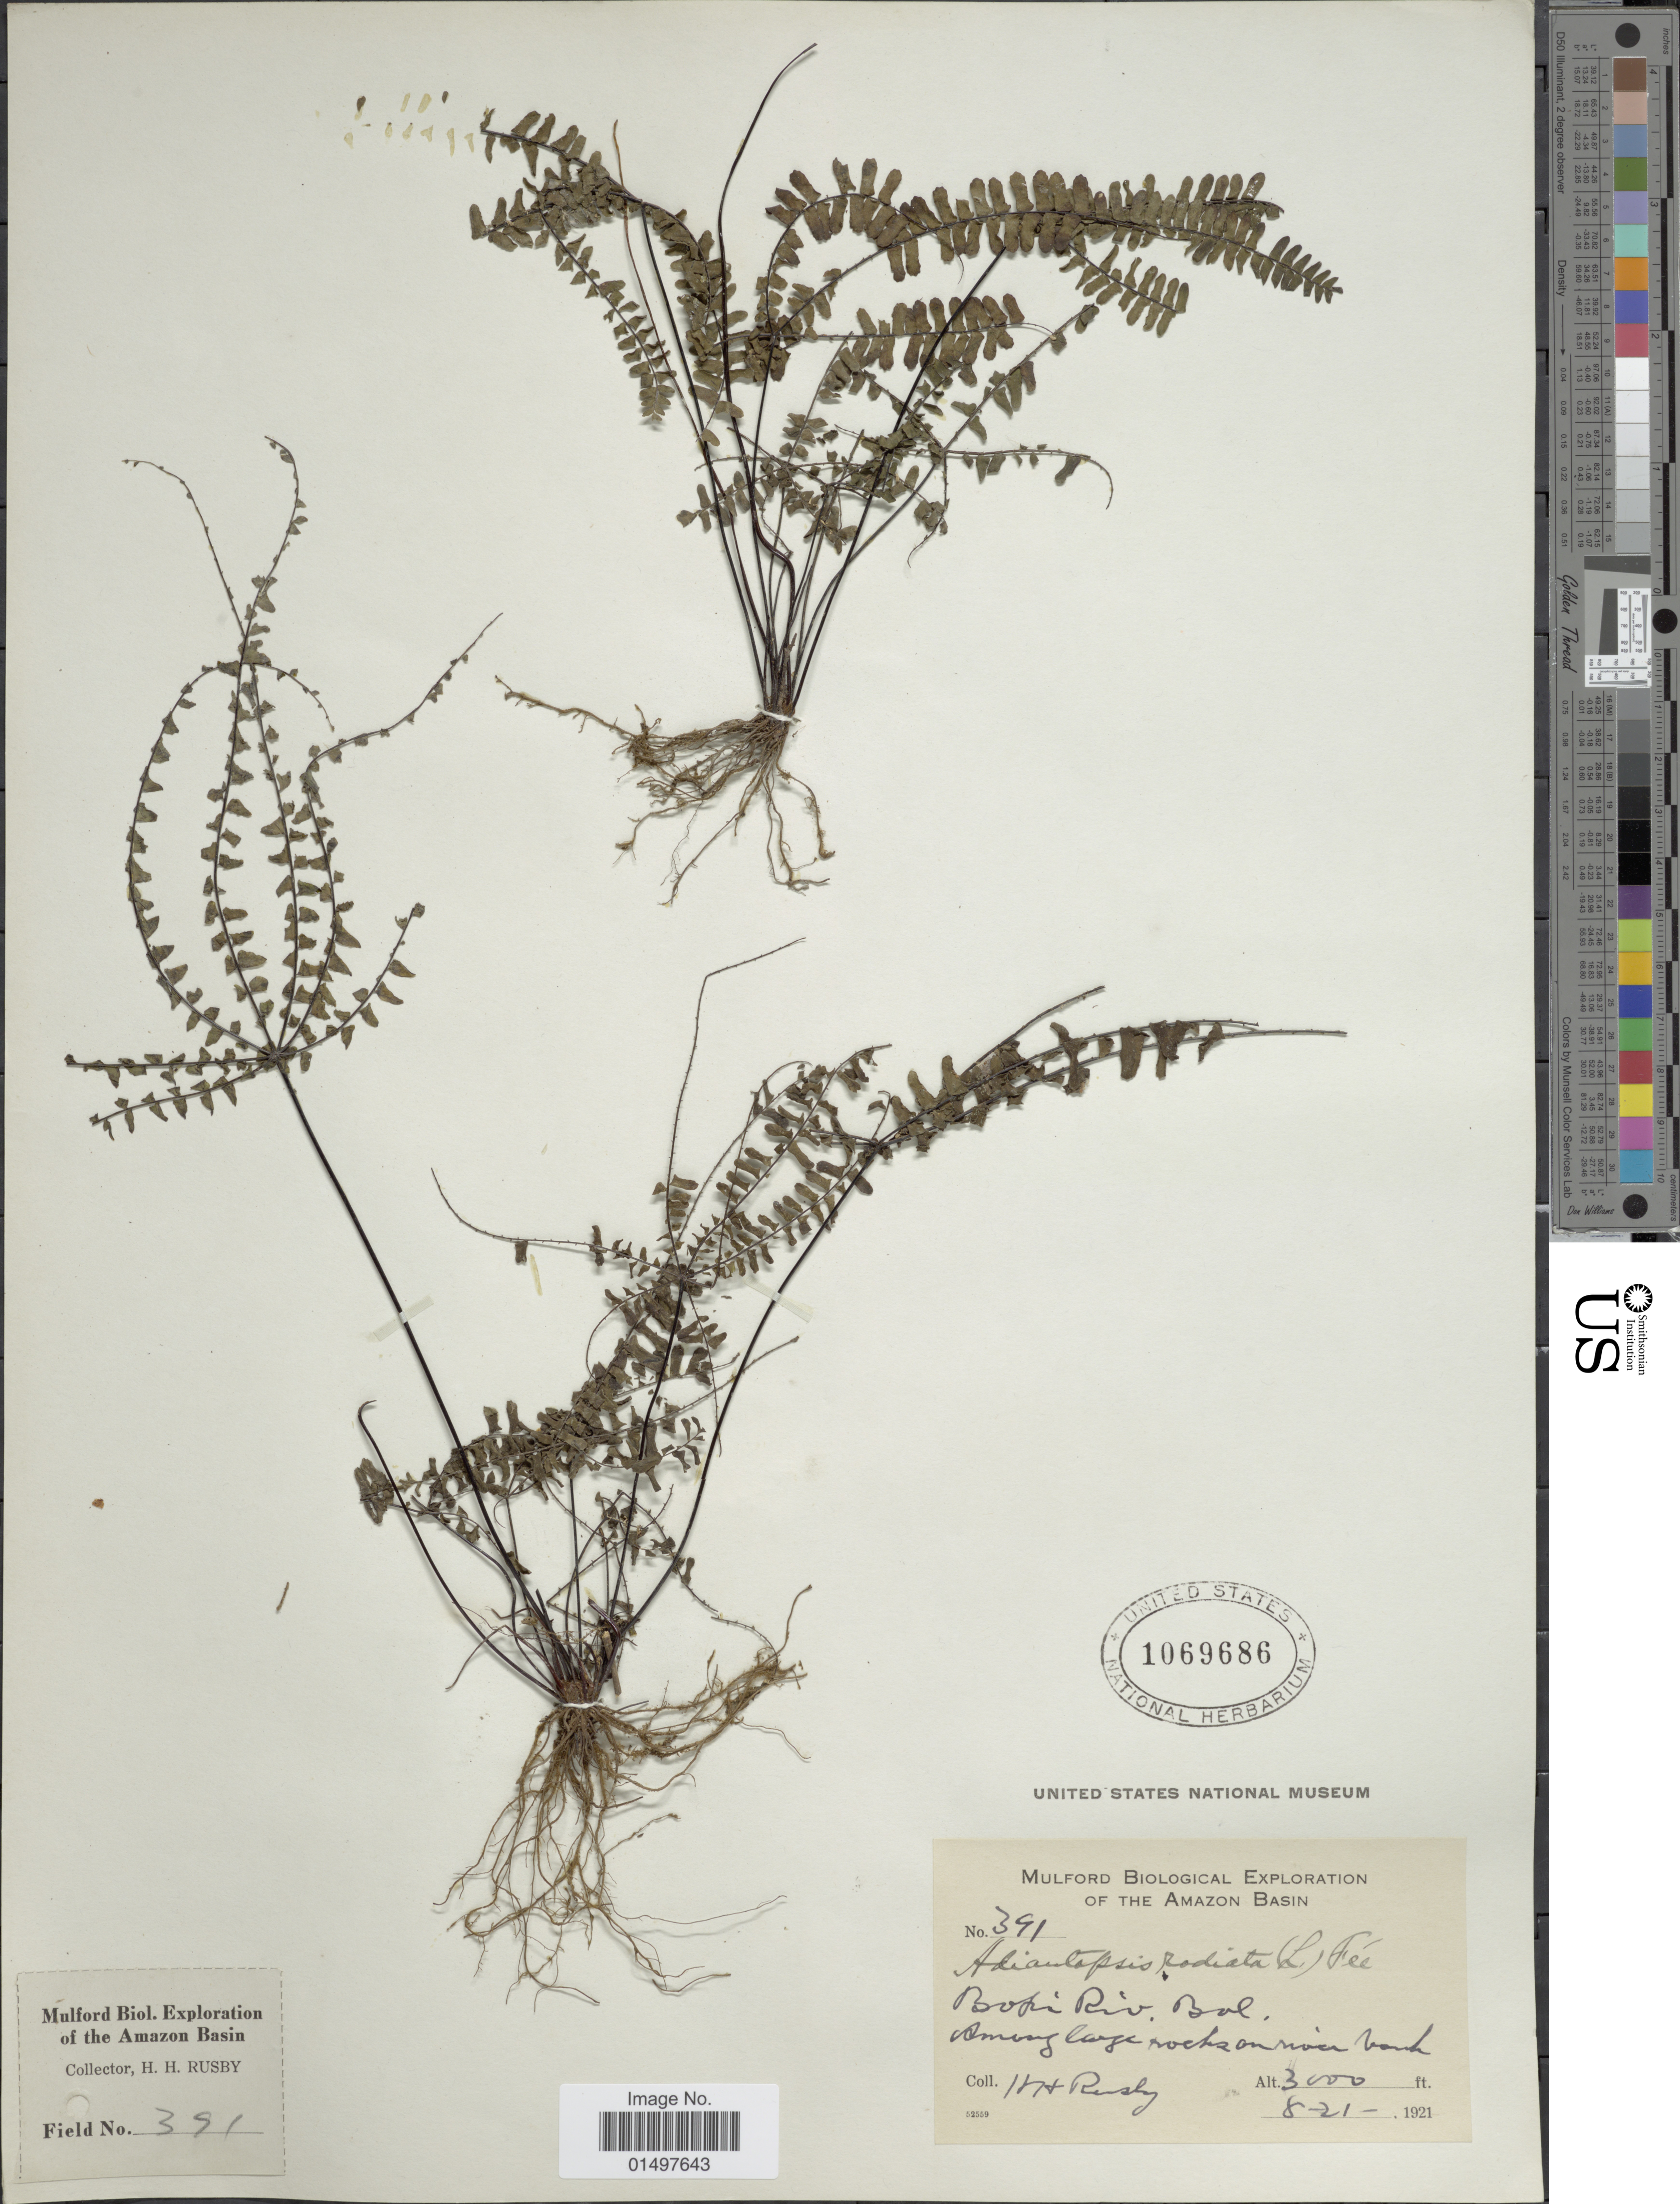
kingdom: Plantae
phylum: Tracheophyta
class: Polypodiopsida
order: Polypodiales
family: Pteridaceae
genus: Adiantopsis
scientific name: Adiantopsis radiata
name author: (L.) Fée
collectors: H. H. Rusby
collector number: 391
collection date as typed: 8-21-1921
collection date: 1921-08-21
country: Bolivia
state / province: La Paz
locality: Bopi River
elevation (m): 914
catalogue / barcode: US 1069686